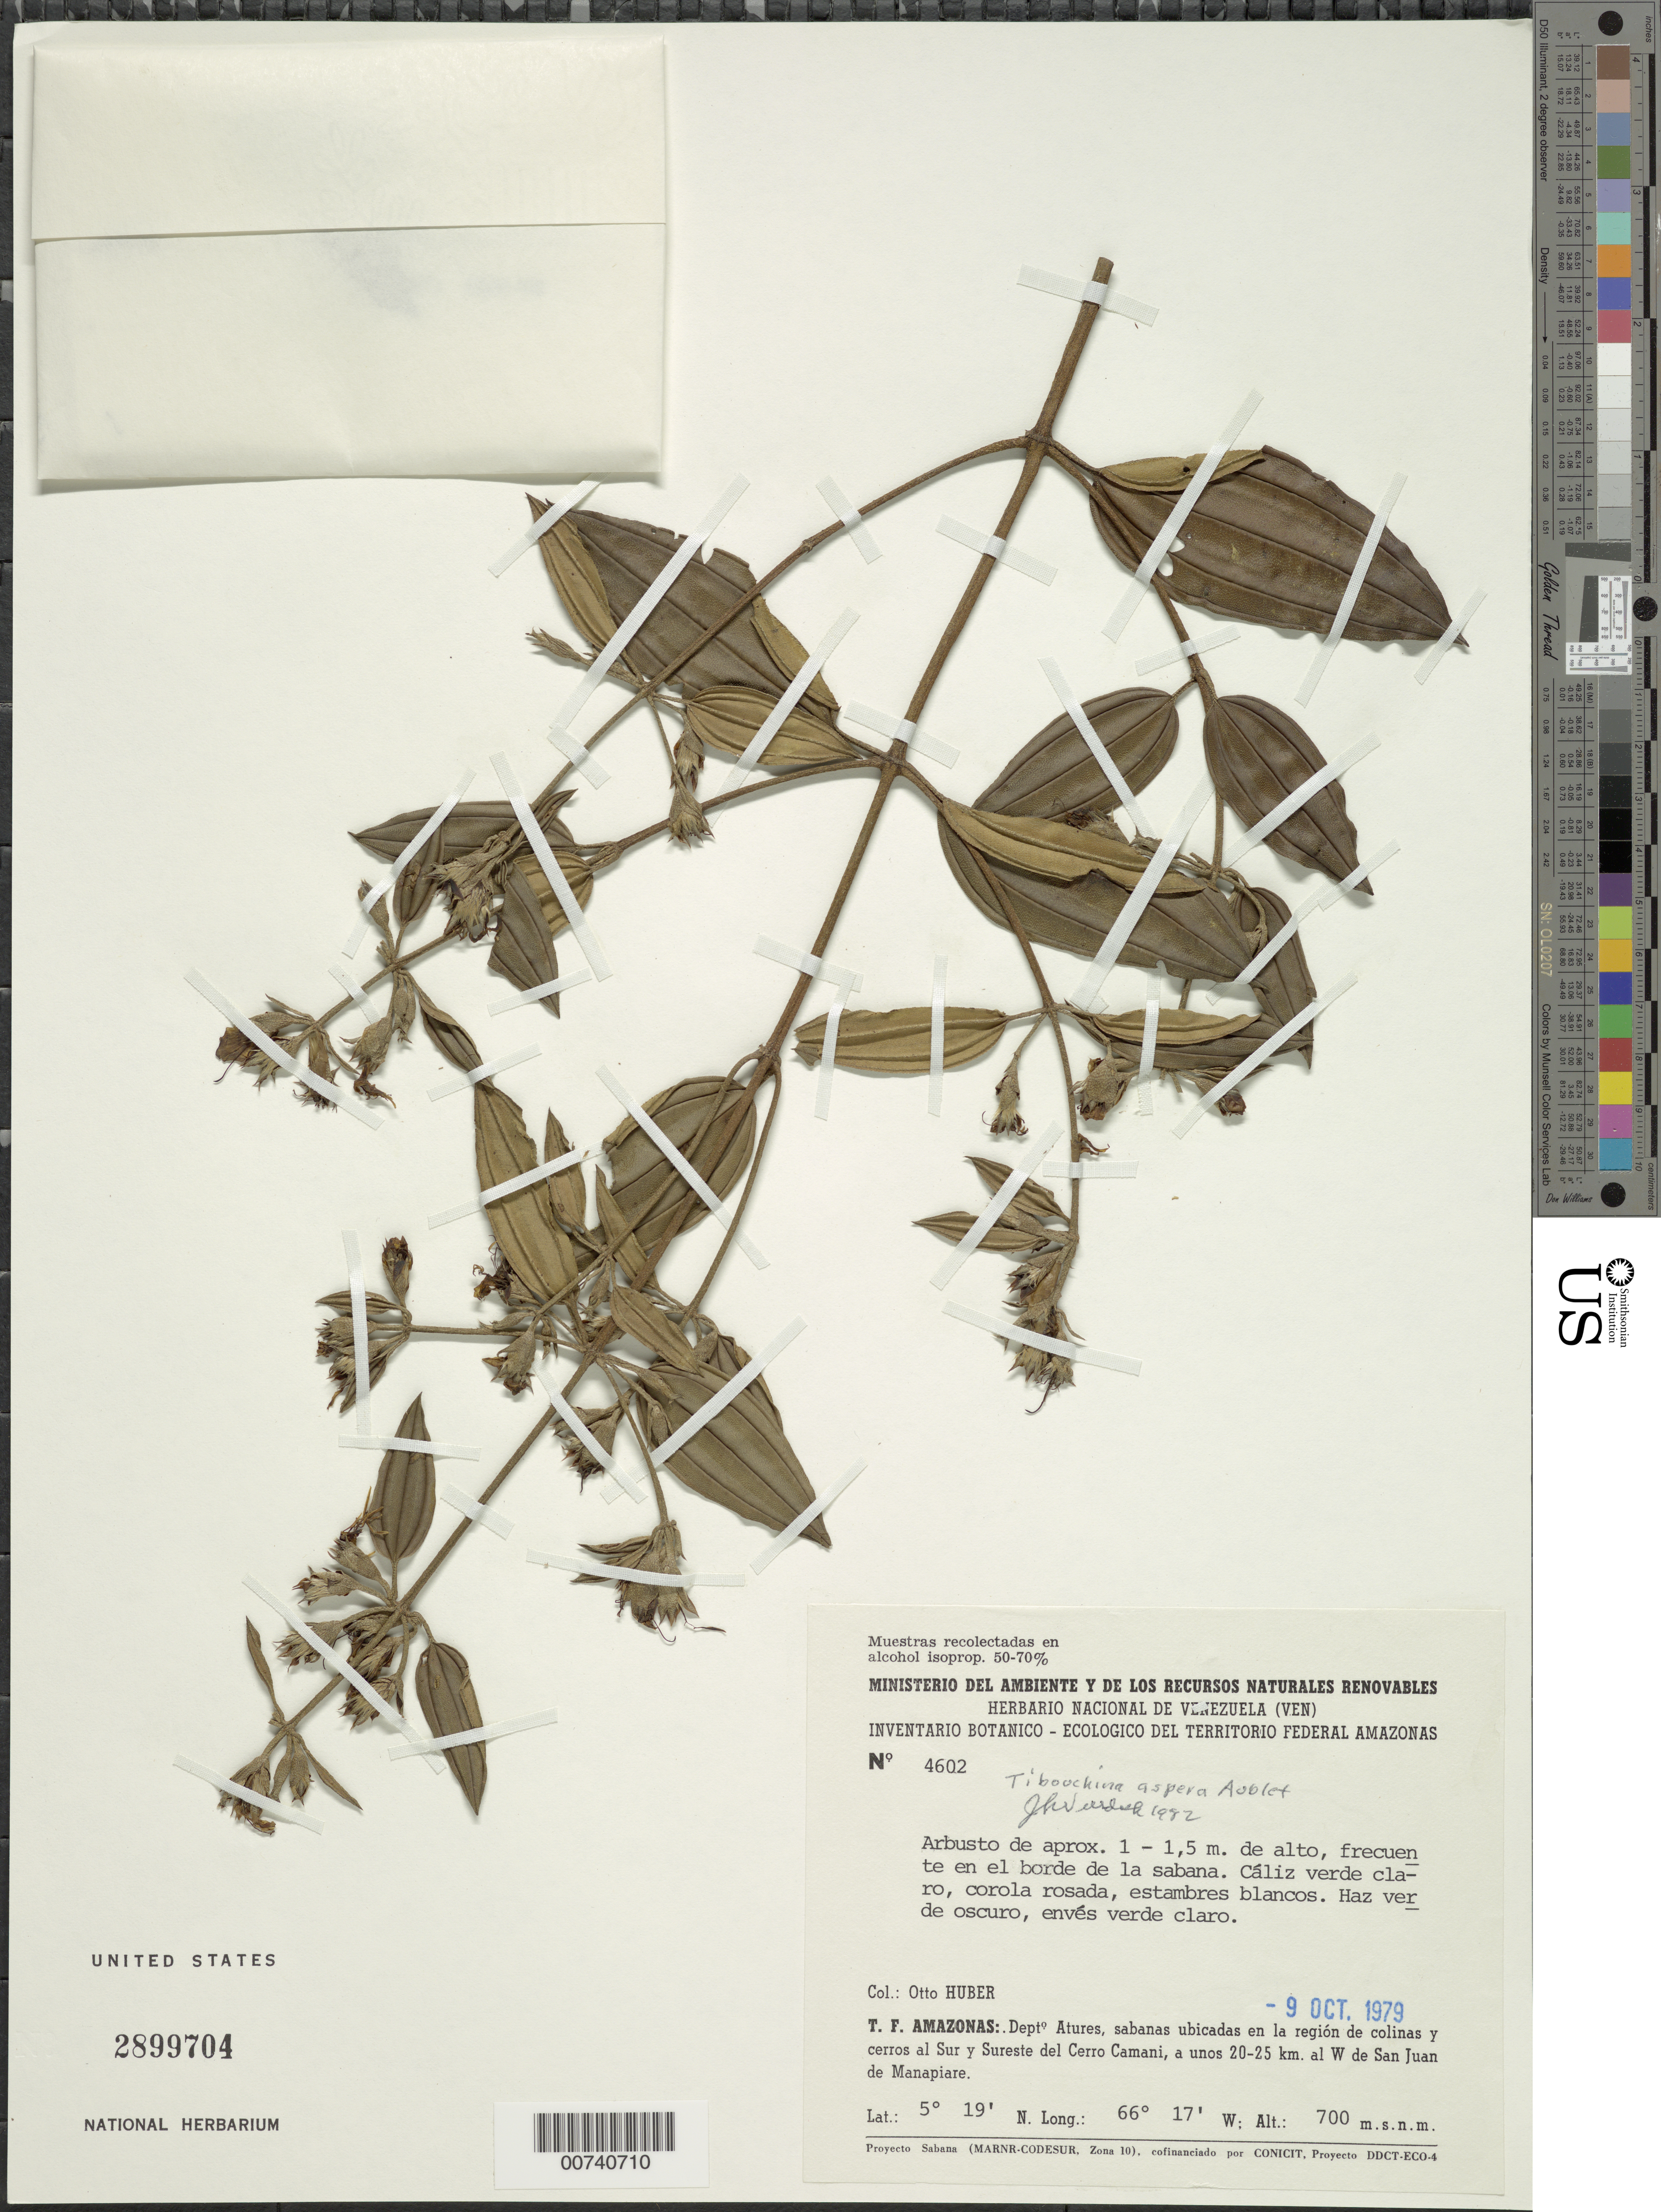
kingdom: Plantae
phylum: Tracheophyta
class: Magnoliopsida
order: Myrtales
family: Melastomataceae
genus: Tibouchina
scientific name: Tibouchina aspera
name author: Aubl.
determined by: Wurdack, John J., (US), US (UNITED STATES)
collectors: O. Huber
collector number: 4602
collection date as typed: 9-Oct-79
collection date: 1979-10-09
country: Venezuela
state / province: Amazonas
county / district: Atures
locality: Cerro Camani, S & SE del cerro, 20-25 km W de San Juan de Manapiare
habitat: Savanna border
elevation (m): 700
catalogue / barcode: US 2899704